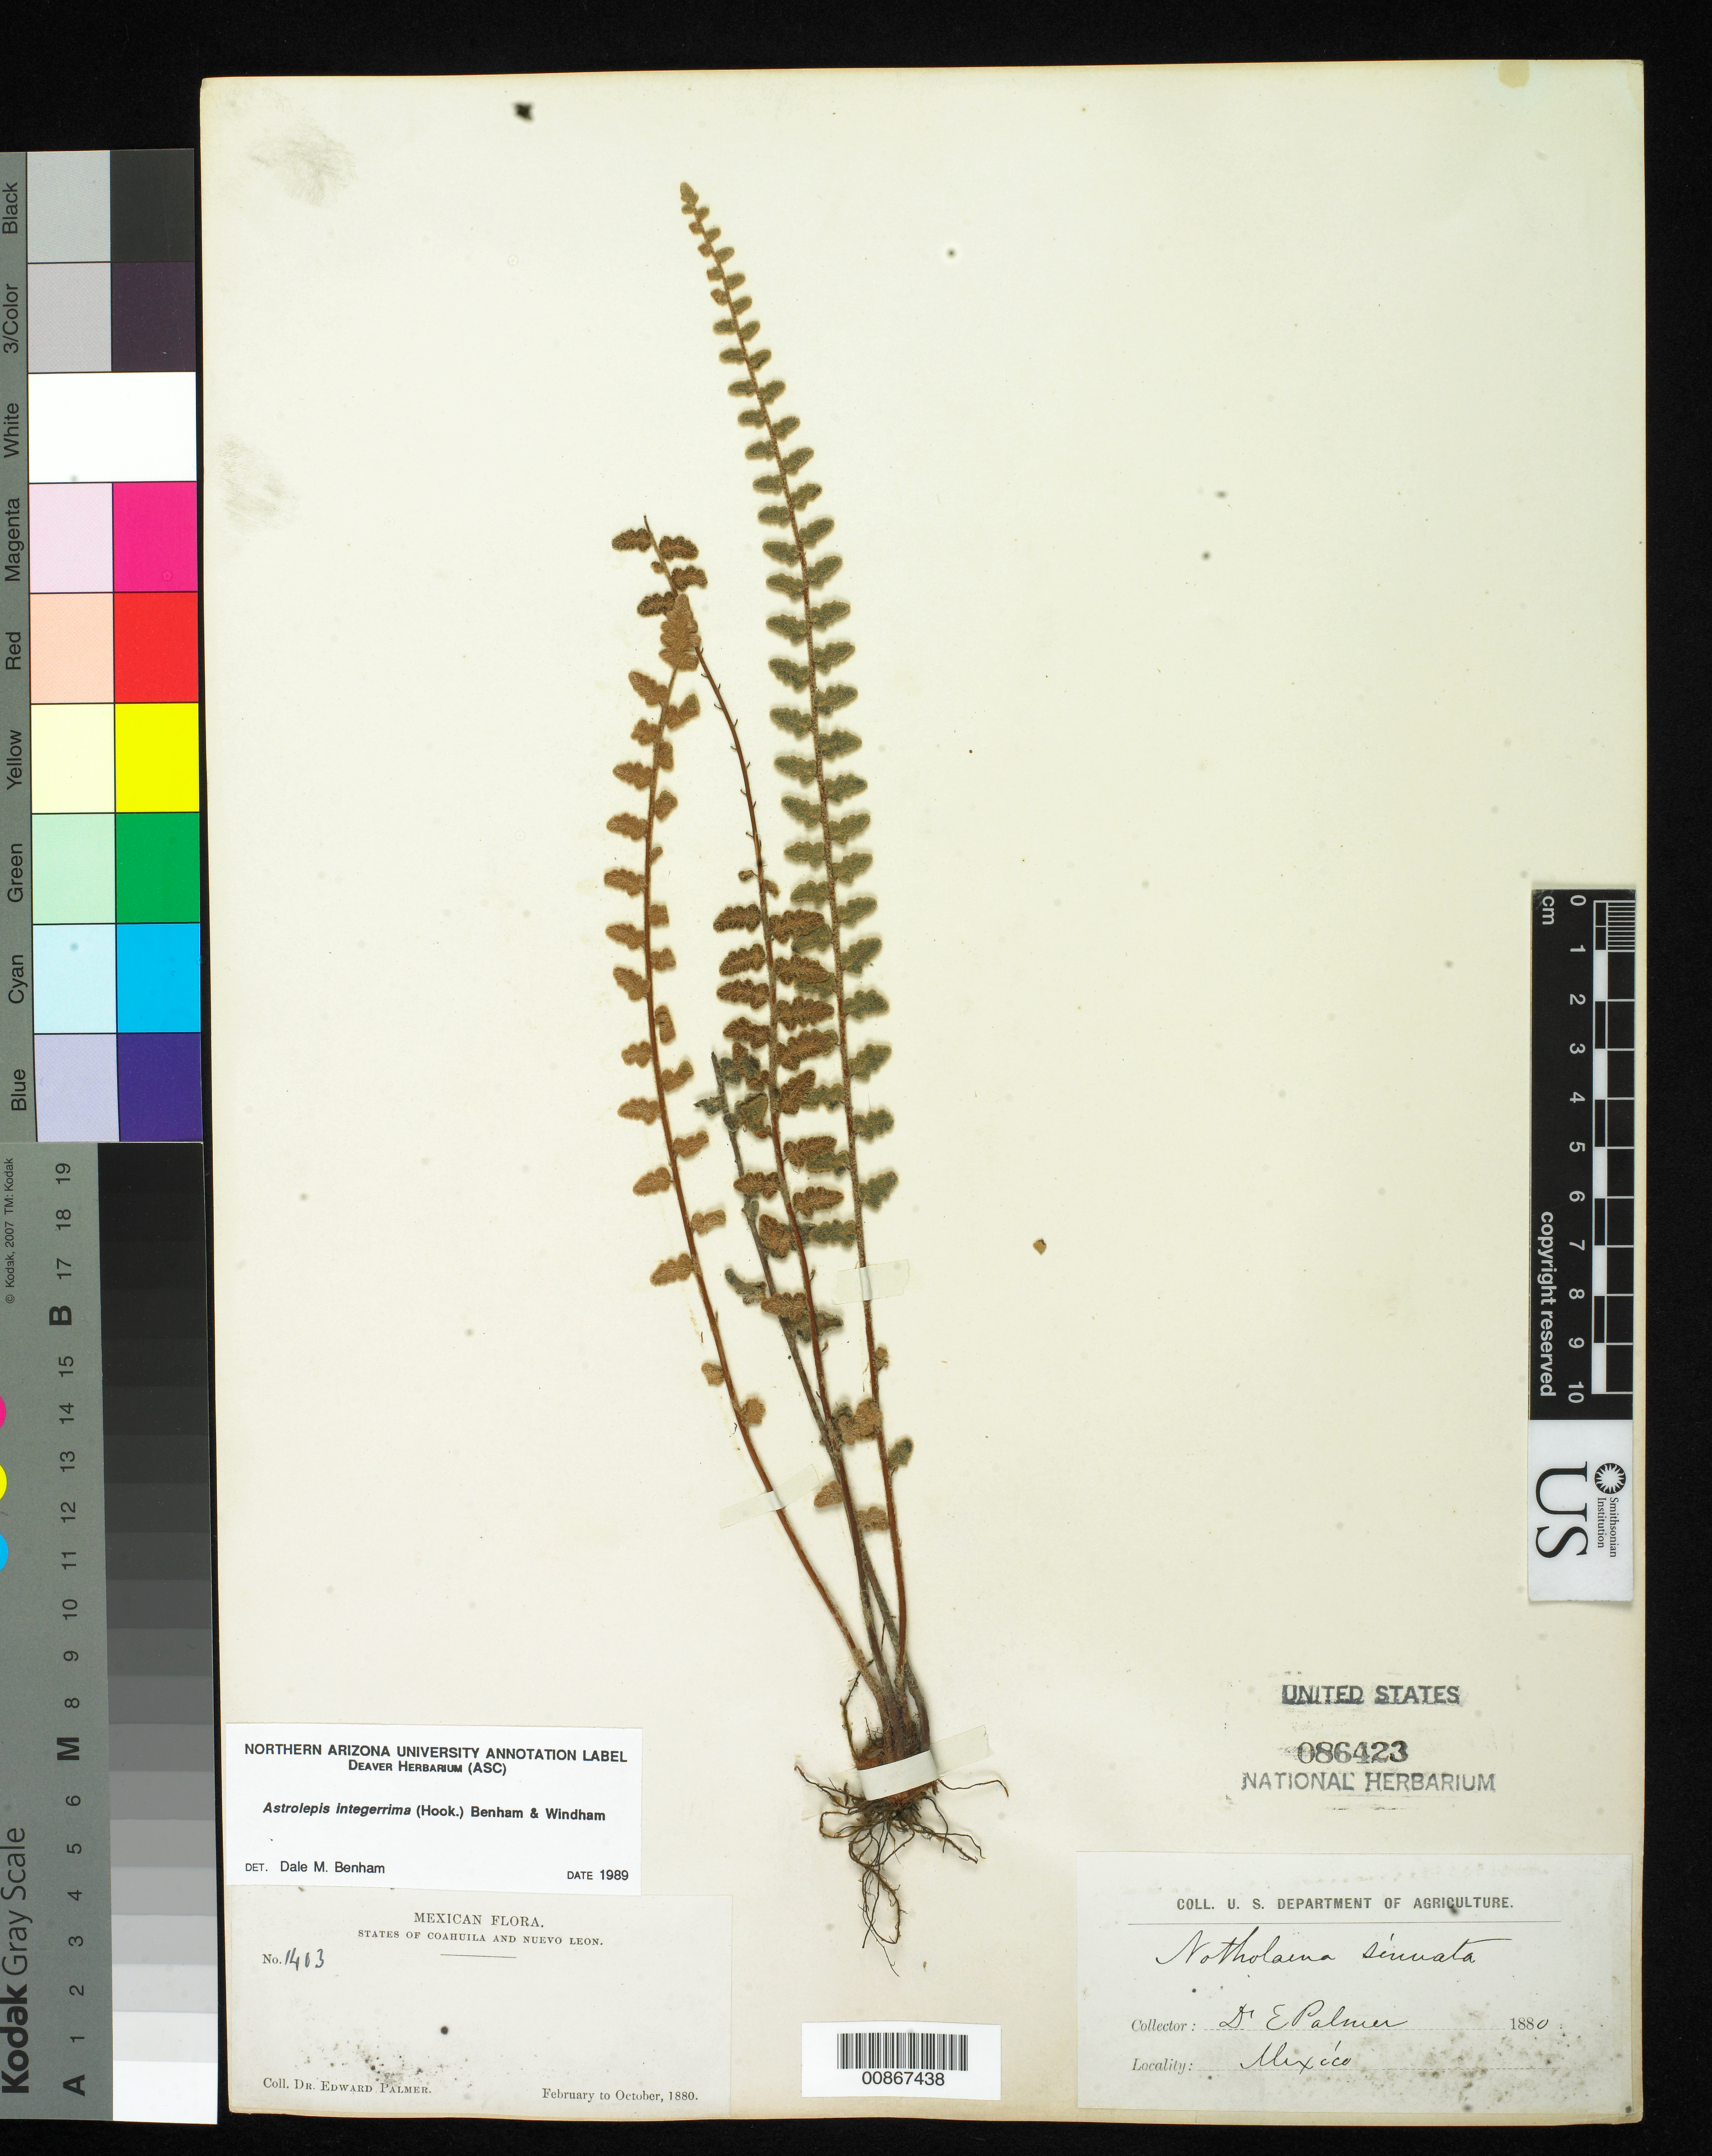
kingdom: Plantae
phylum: Tracheophyta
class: Polypodiopsida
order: Polypodiales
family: Pteridaceae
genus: Astrolepis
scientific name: Astrolepis integerrima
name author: (Hook.) D.M. Benham & Windham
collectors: E. Palmer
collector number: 1403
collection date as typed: Feb 1880 to -- Oct 1880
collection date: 1880-02/1880-10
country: Mexico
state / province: Coahuila / Nuevo León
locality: States of Coahuila and Nuevo León.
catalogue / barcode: US 86423